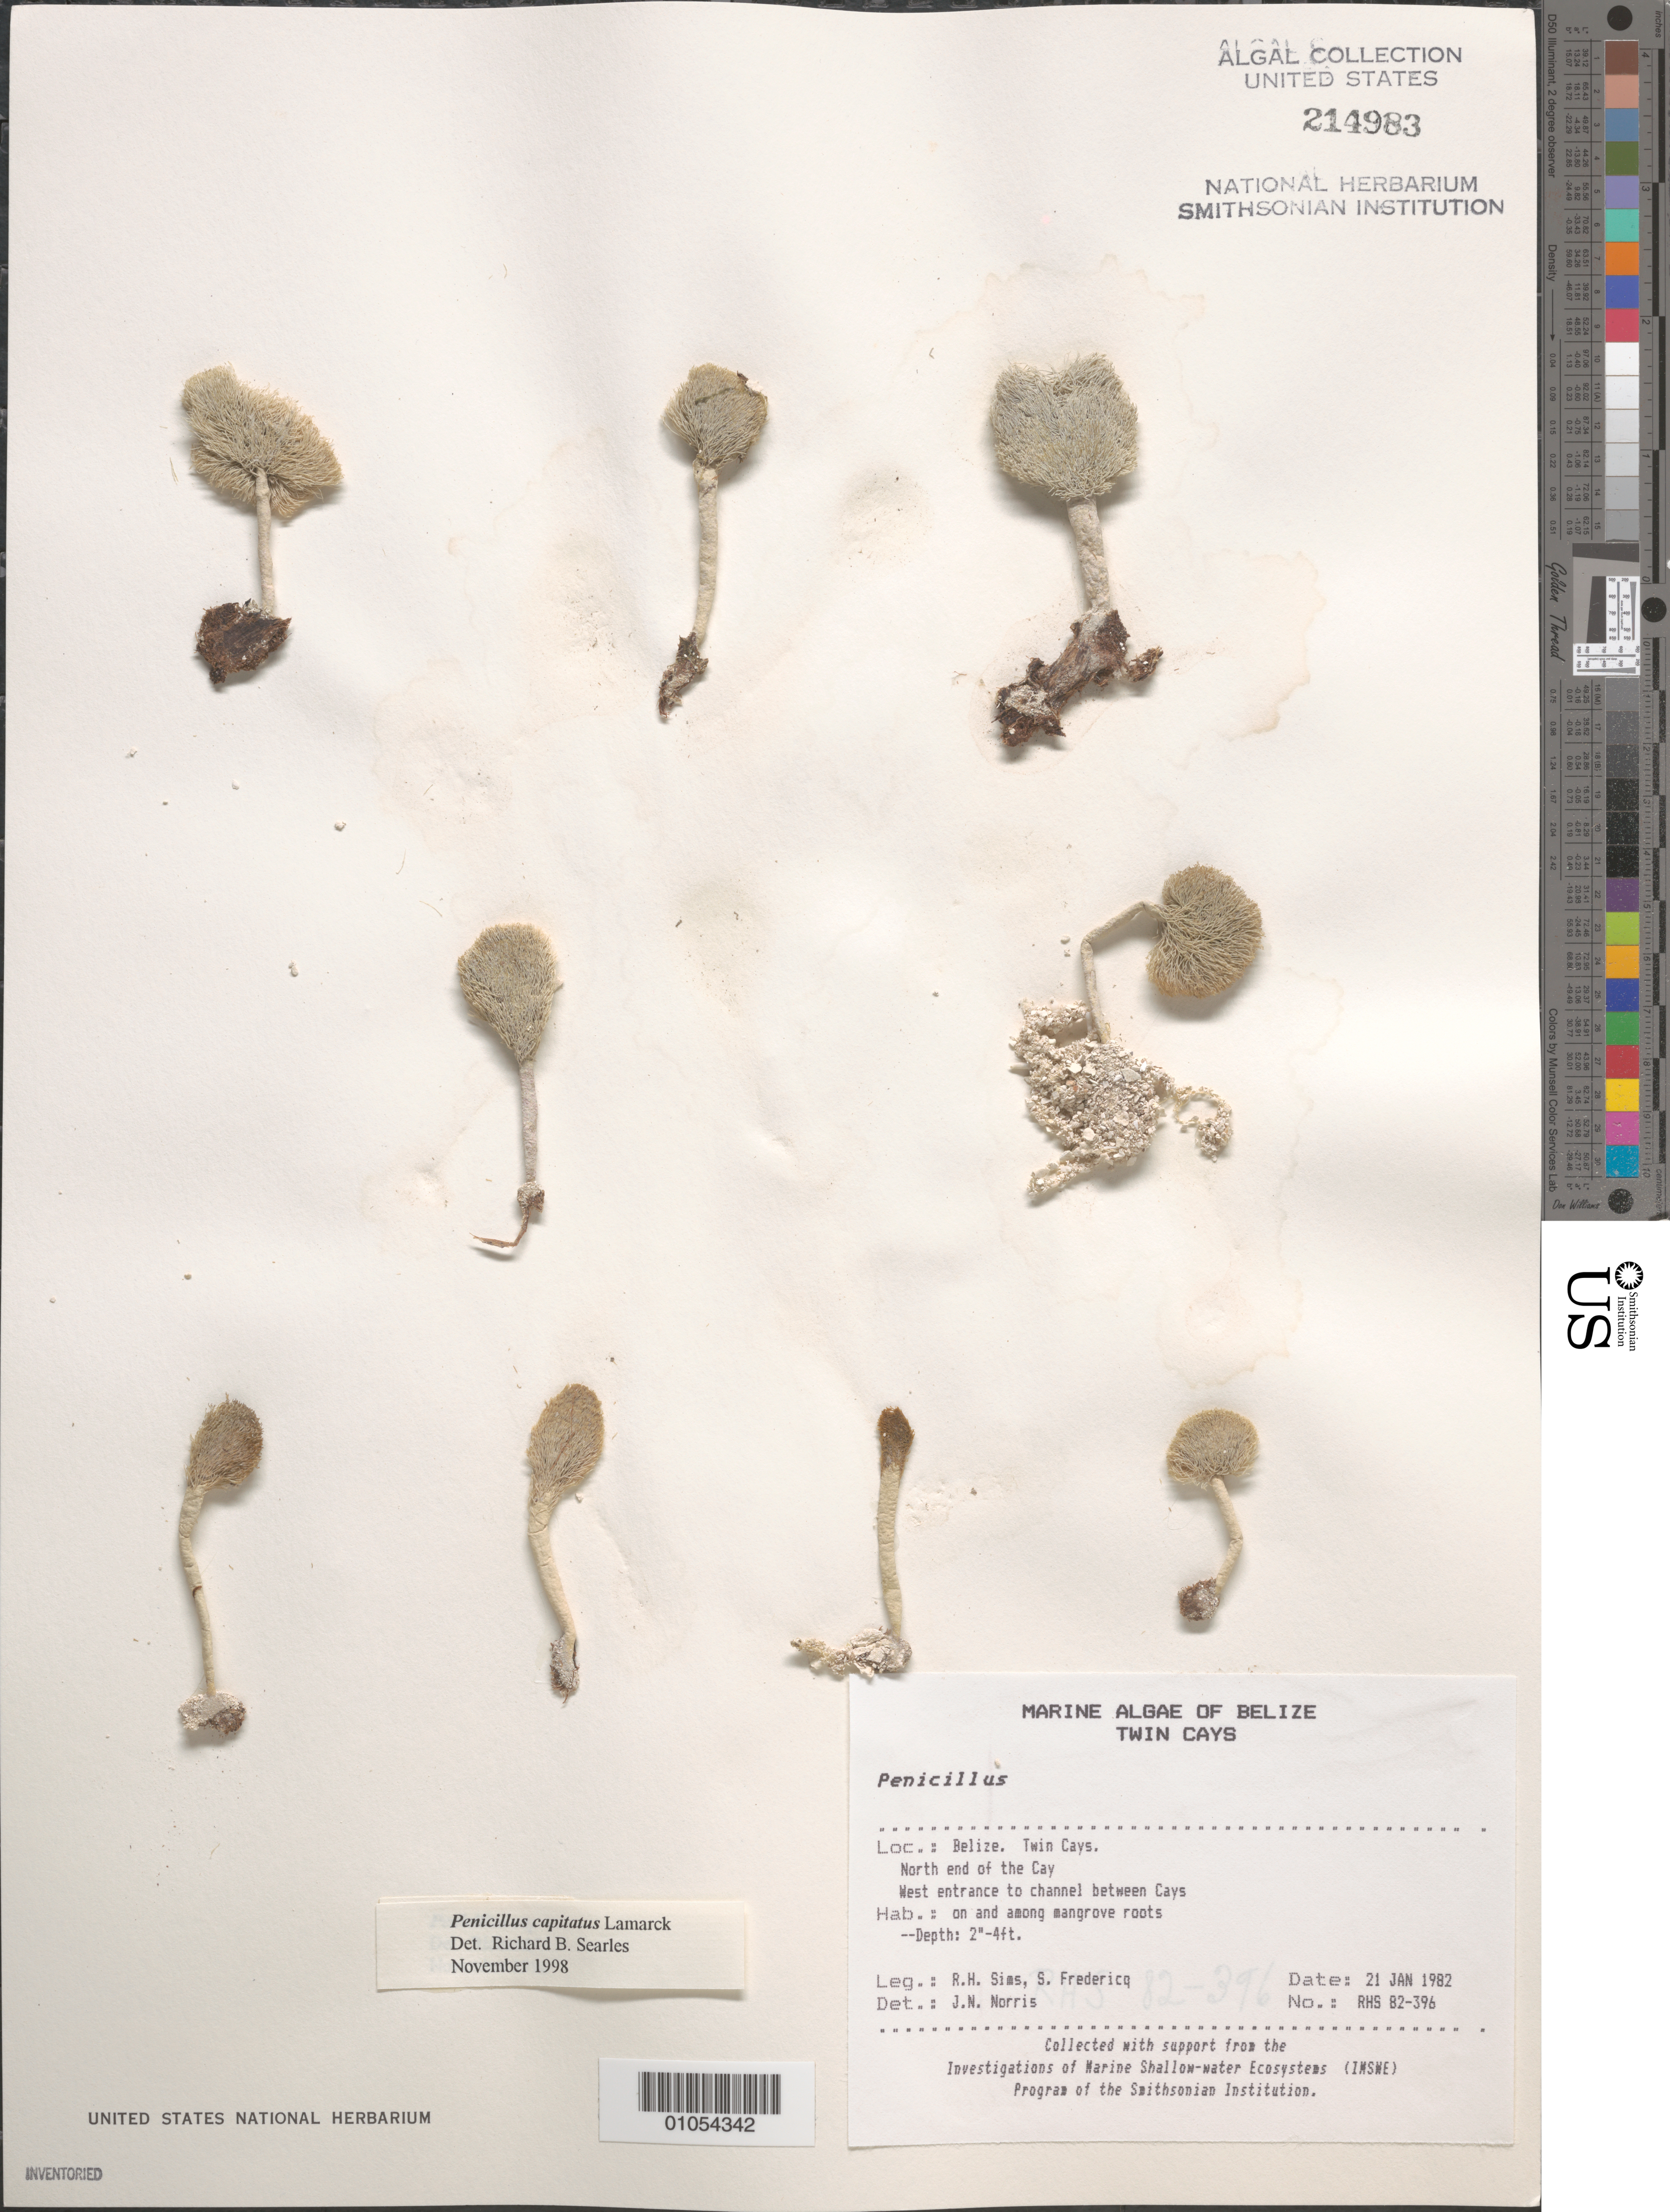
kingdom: Plantae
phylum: Chlorophyta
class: Ulvophyceae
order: Bryopsidales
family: Udoteaceae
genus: Penicillus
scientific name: Penicillus capitatus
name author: Lam.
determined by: Searles, R. B.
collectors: R. H. Sims & S. Fredericq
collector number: RHS 82-396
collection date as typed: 21 Jan 1982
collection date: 1982-01-21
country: Belize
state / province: Stann Creek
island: Twin Cays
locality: North end of the cays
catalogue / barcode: US 214983